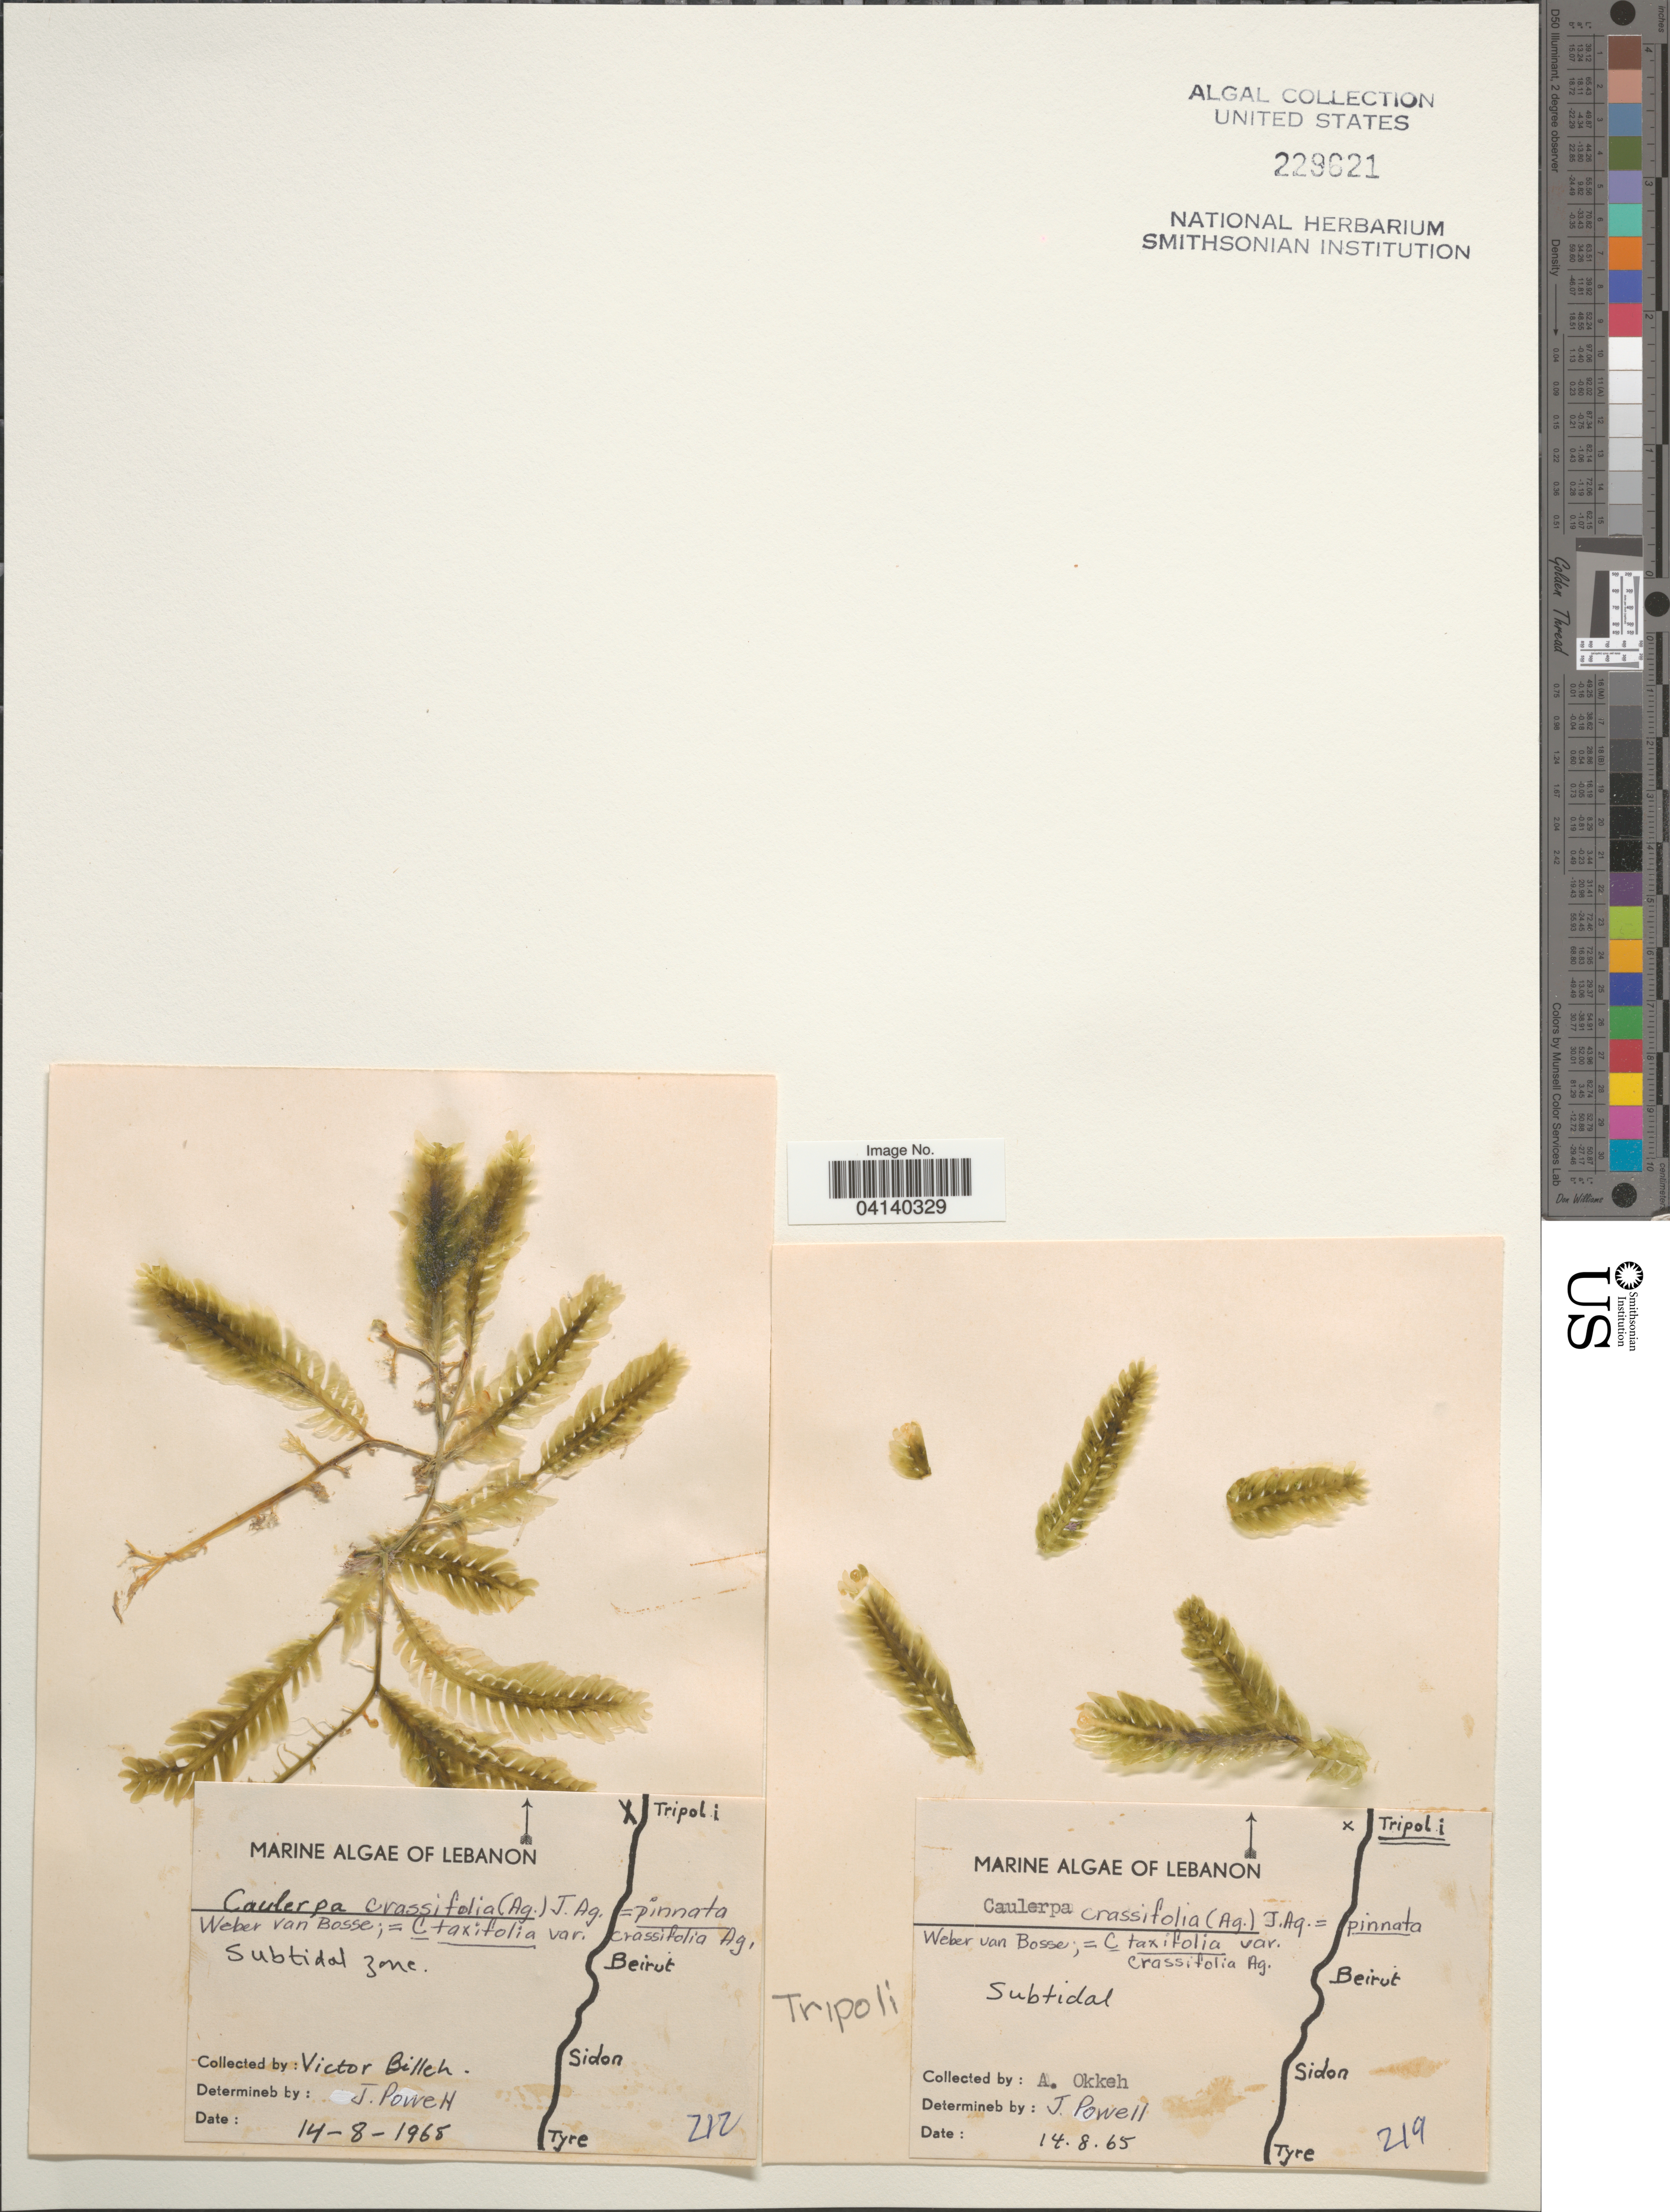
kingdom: Plantae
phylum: Chlorophyta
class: Ulvophyceae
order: Ulvales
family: Ulvaceae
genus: Ulva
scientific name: Ulva linza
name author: L.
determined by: Algae name updating Project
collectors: V. Billeh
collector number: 212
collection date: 1968-08-14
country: Lebanon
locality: Subtidal zone.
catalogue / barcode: US 229621